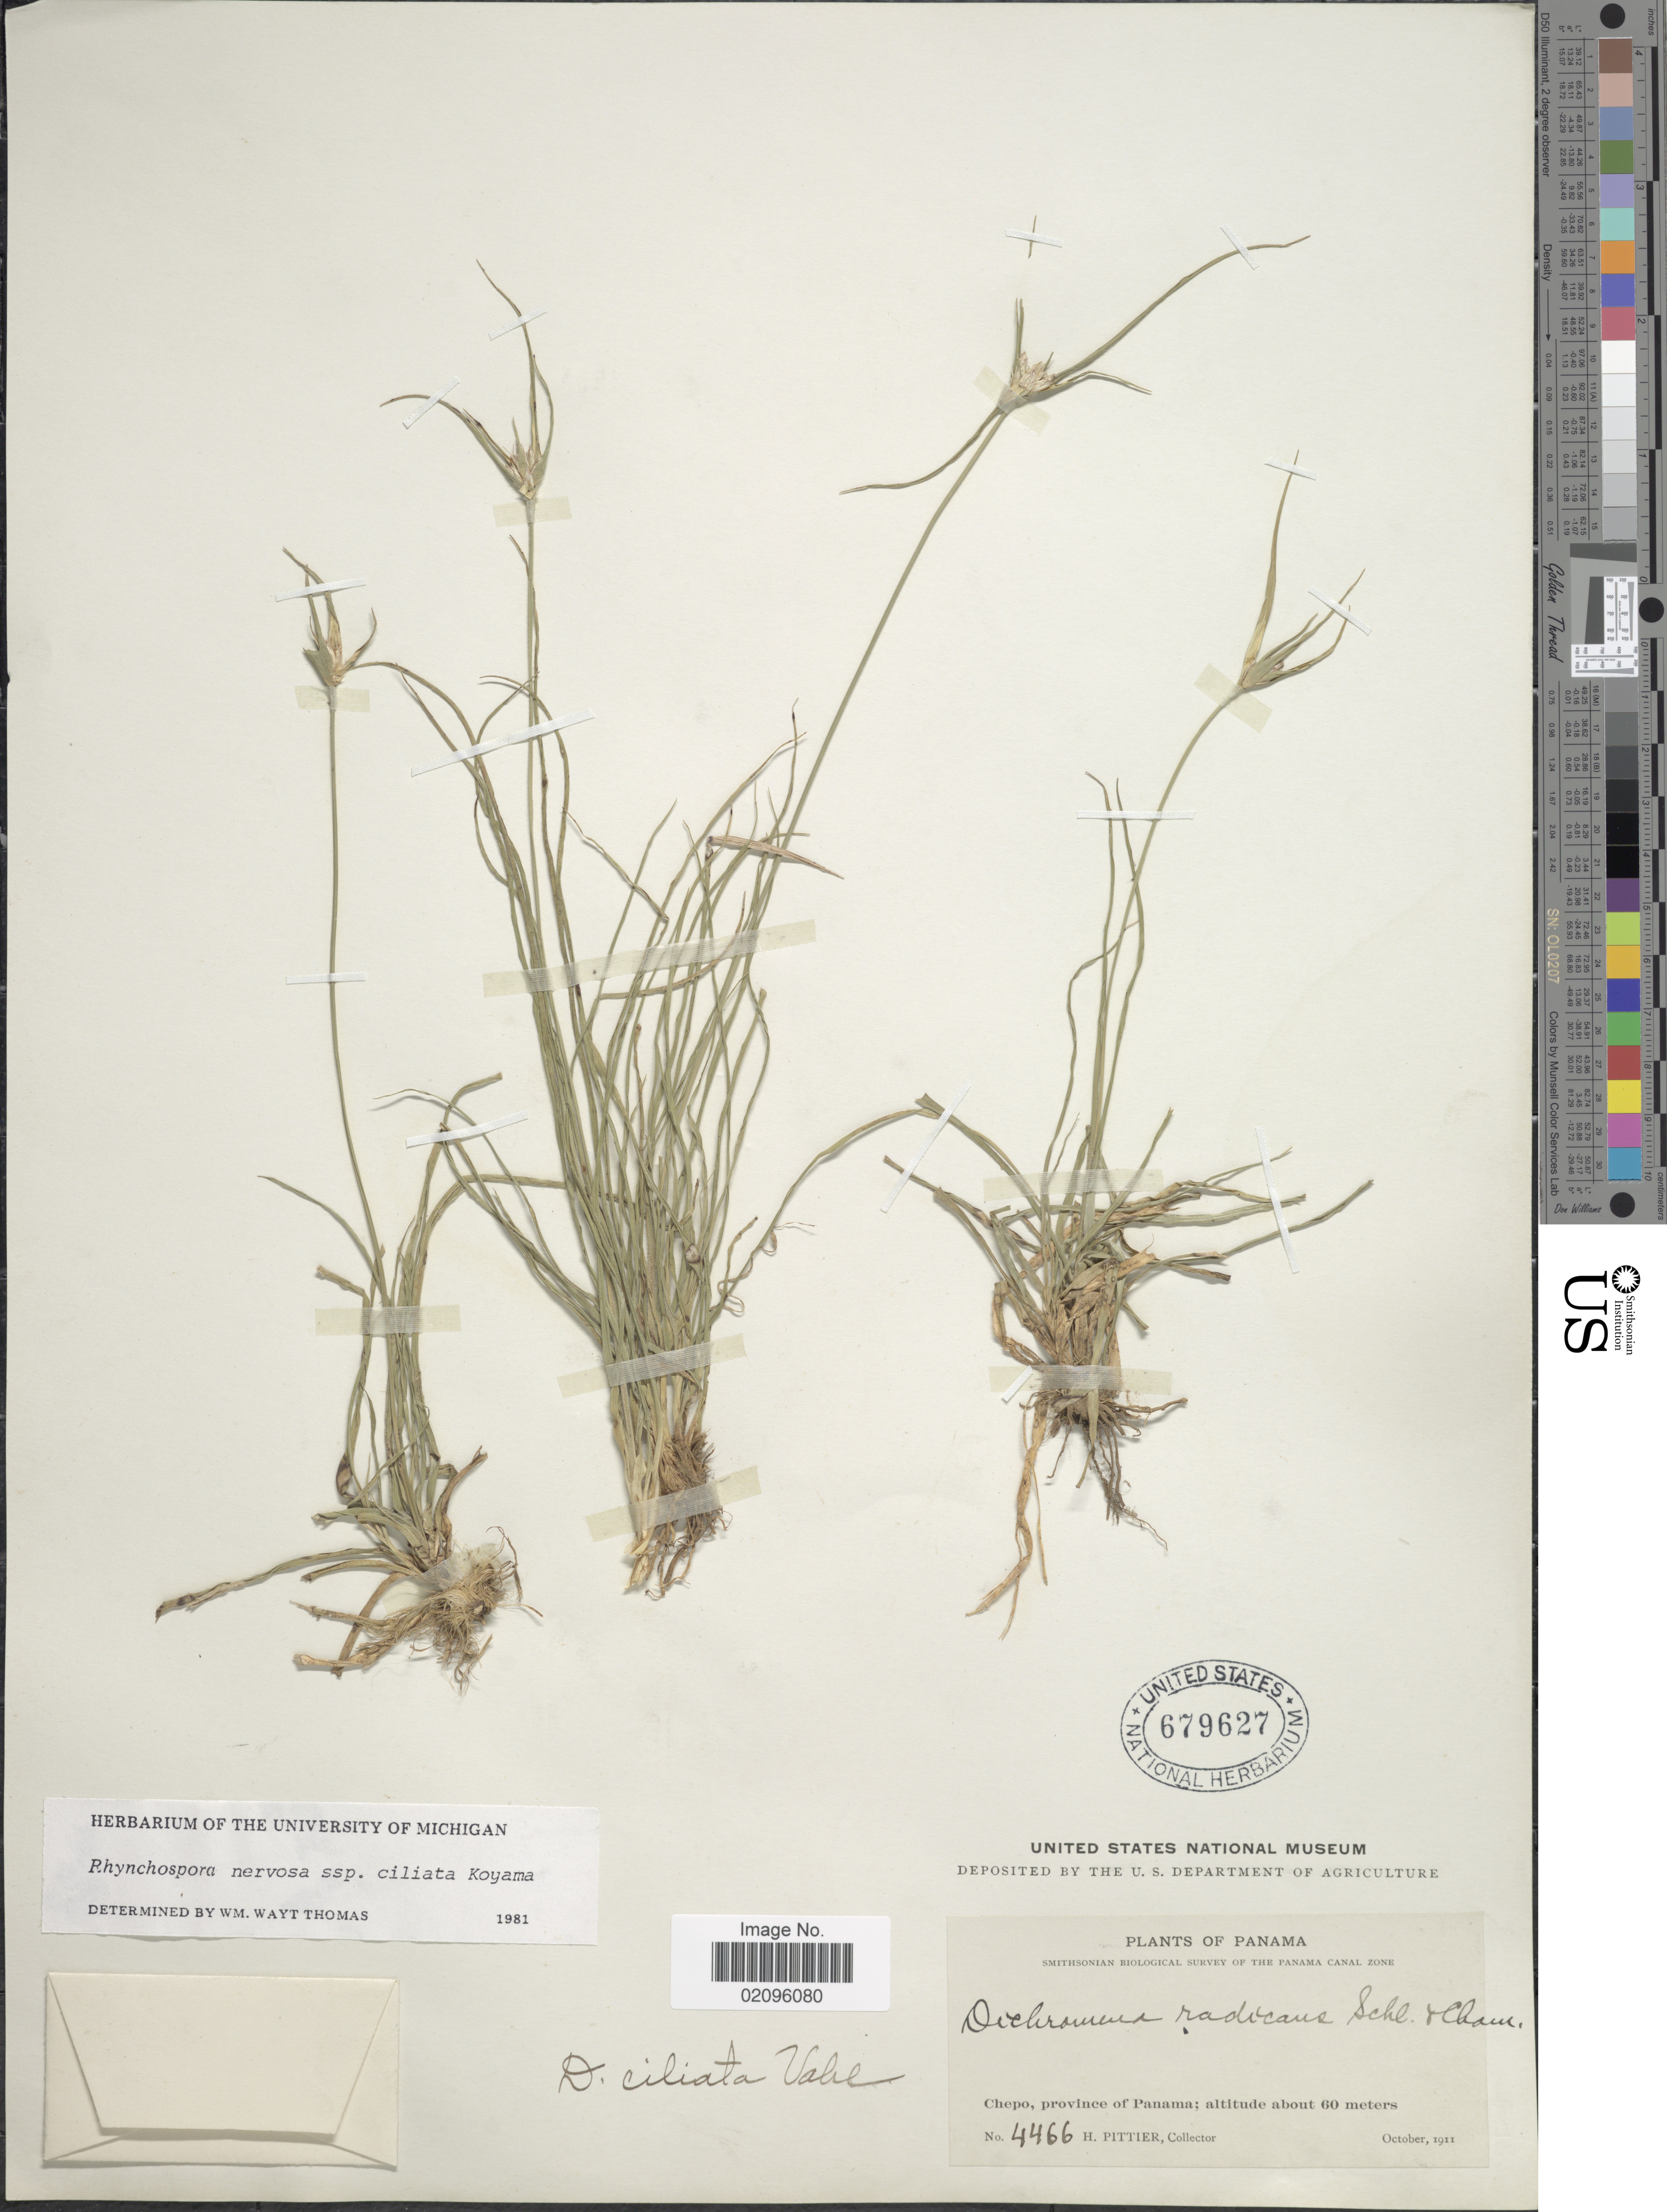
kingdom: Plantae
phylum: Tracheophyta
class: Liliopsida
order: Poales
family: Cyperaceae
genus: Rhynchospora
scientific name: Rhynchospora nervosa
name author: (Vahl) Boeckeler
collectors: H. F. Pittier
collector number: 4466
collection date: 1911-10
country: Panama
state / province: Panamá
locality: Chepo, The Panama Canal Zone.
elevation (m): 60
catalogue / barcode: US 679627